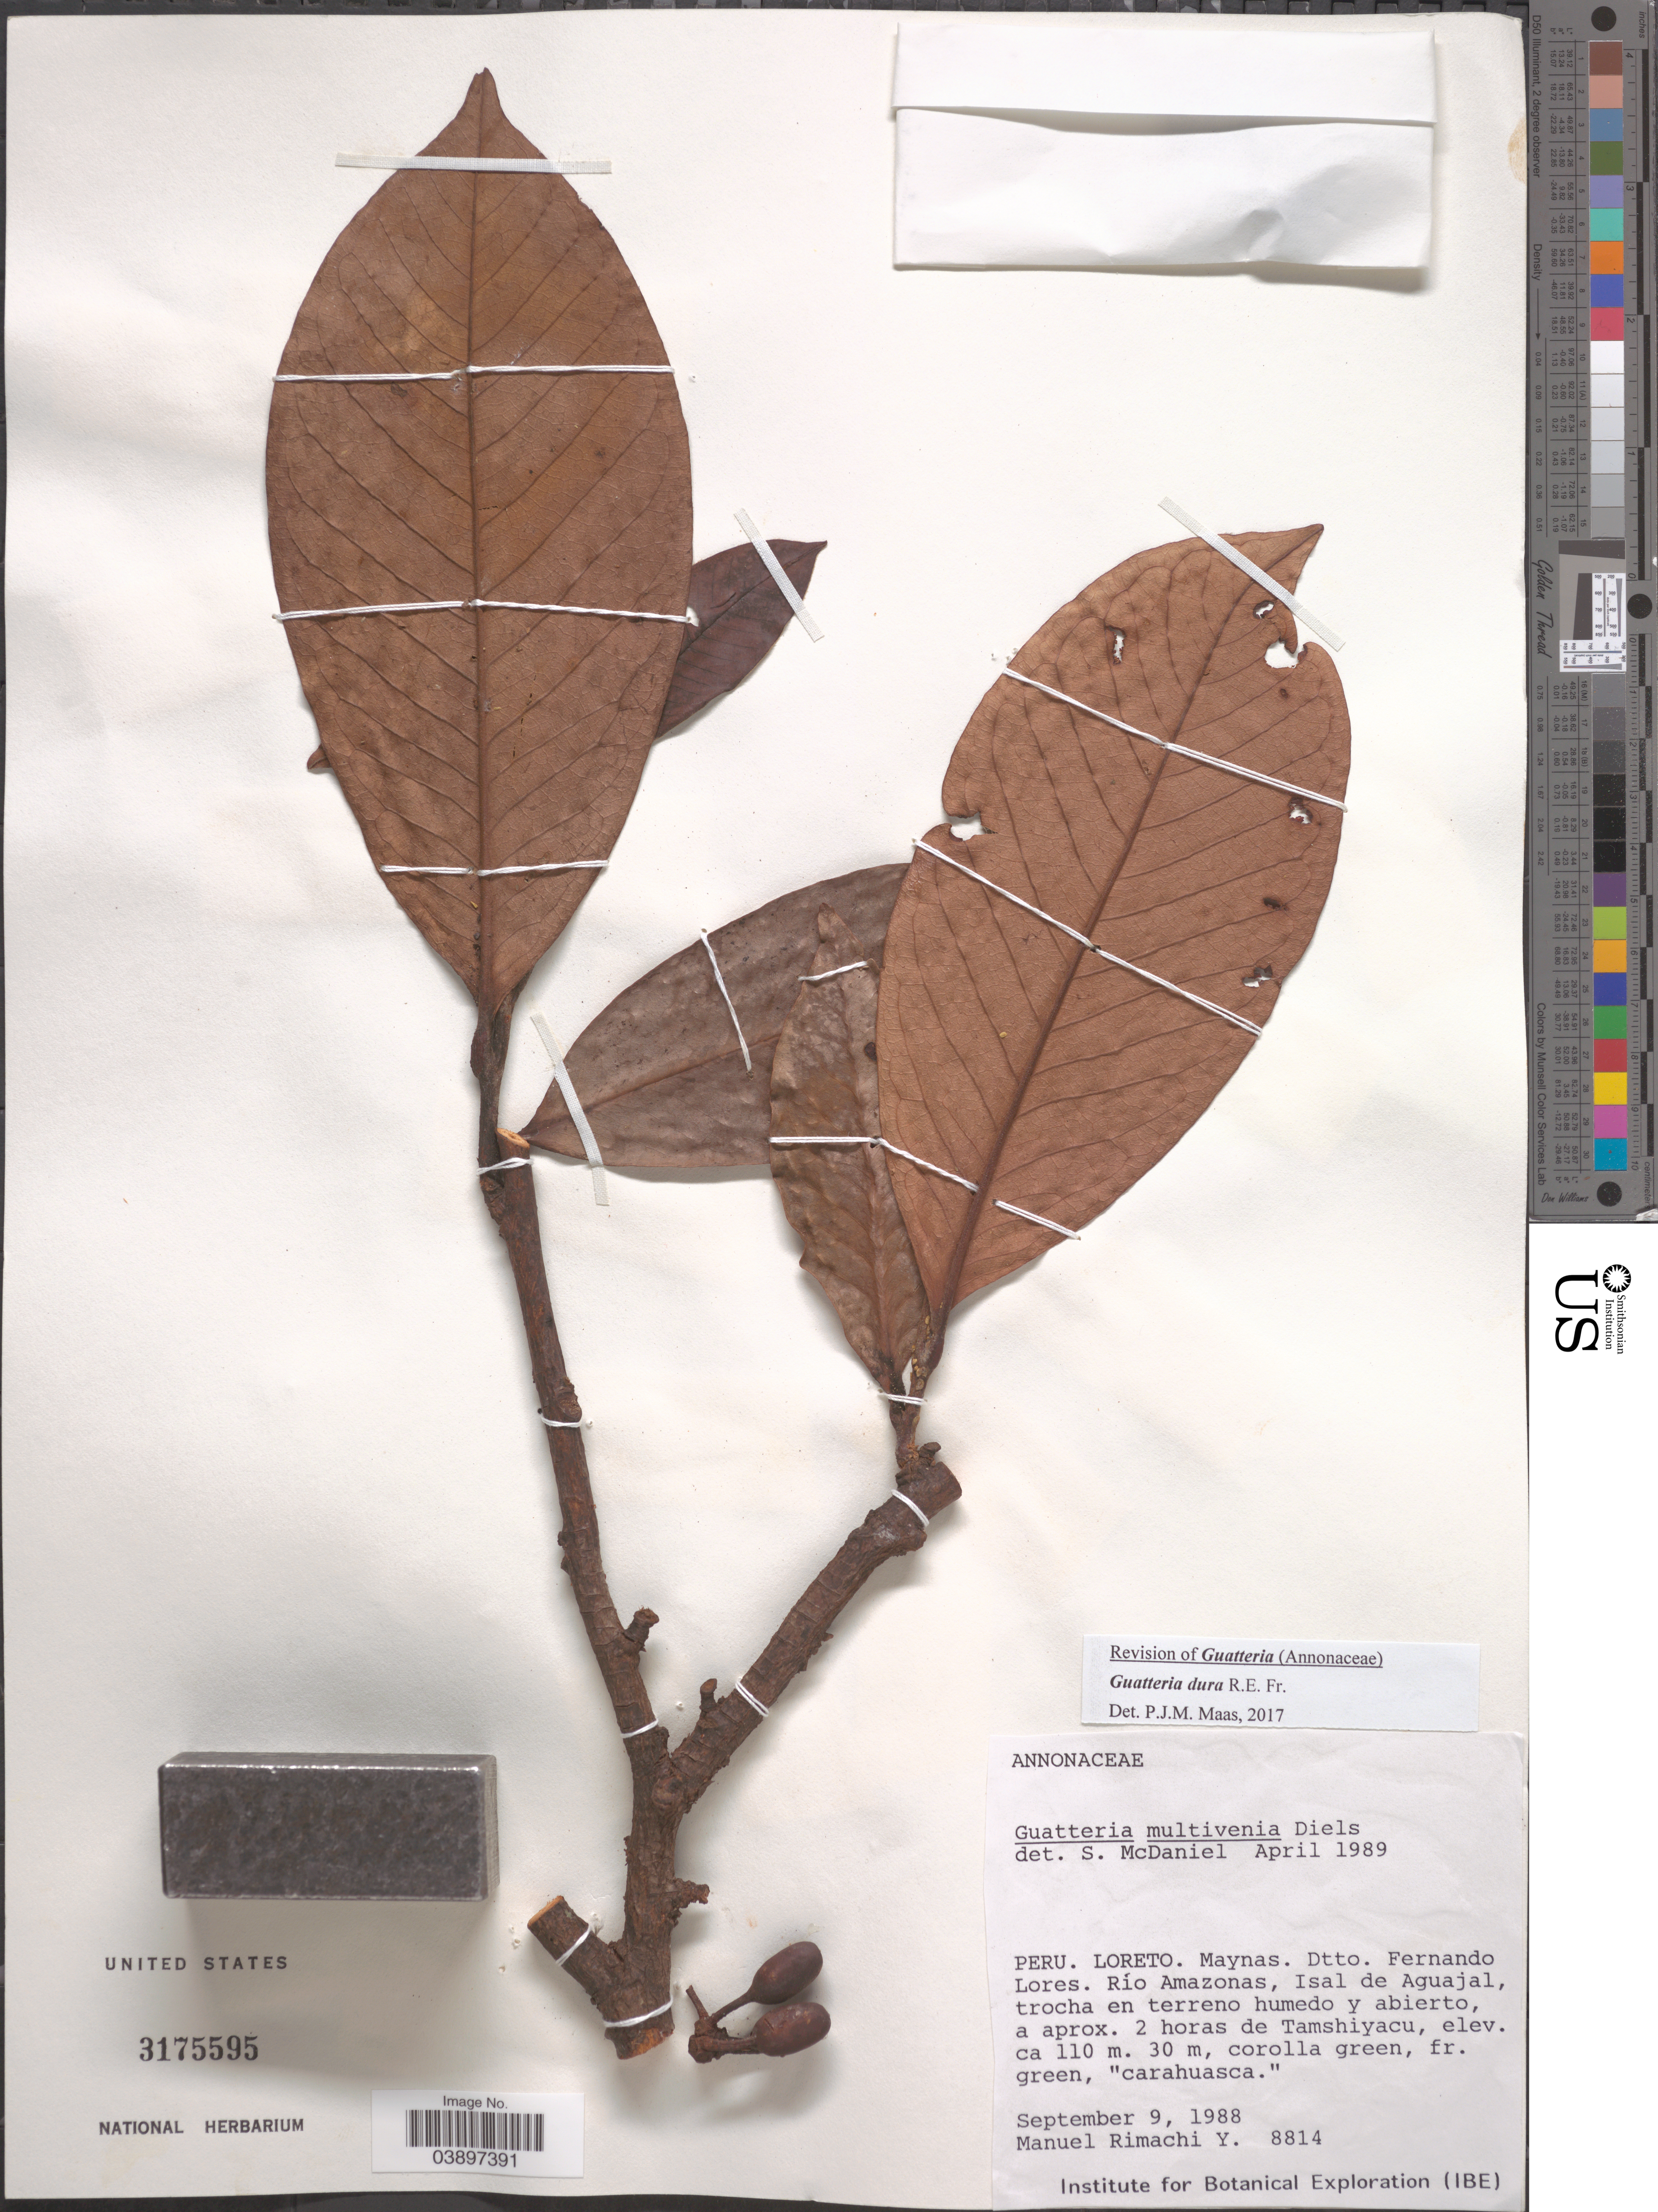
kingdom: Plantae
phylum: Tracheophyta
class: Magnoliopsida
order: Magnoliales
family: Annonaceae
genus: Guatteria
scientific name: Guatteria dura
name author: R.E. Fr.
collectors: M. Rimachi Y.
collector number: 8814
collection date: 1988-09-09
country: Peru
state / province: Loreto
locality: Maynas. Dtto. Fernando Lores. Río Amazonas, Isla de Aguajal, trocha en terreno humedo y abierto, a aprox. 2 horas de Tamshiyacu.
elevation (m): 110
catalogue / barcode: US 3175595